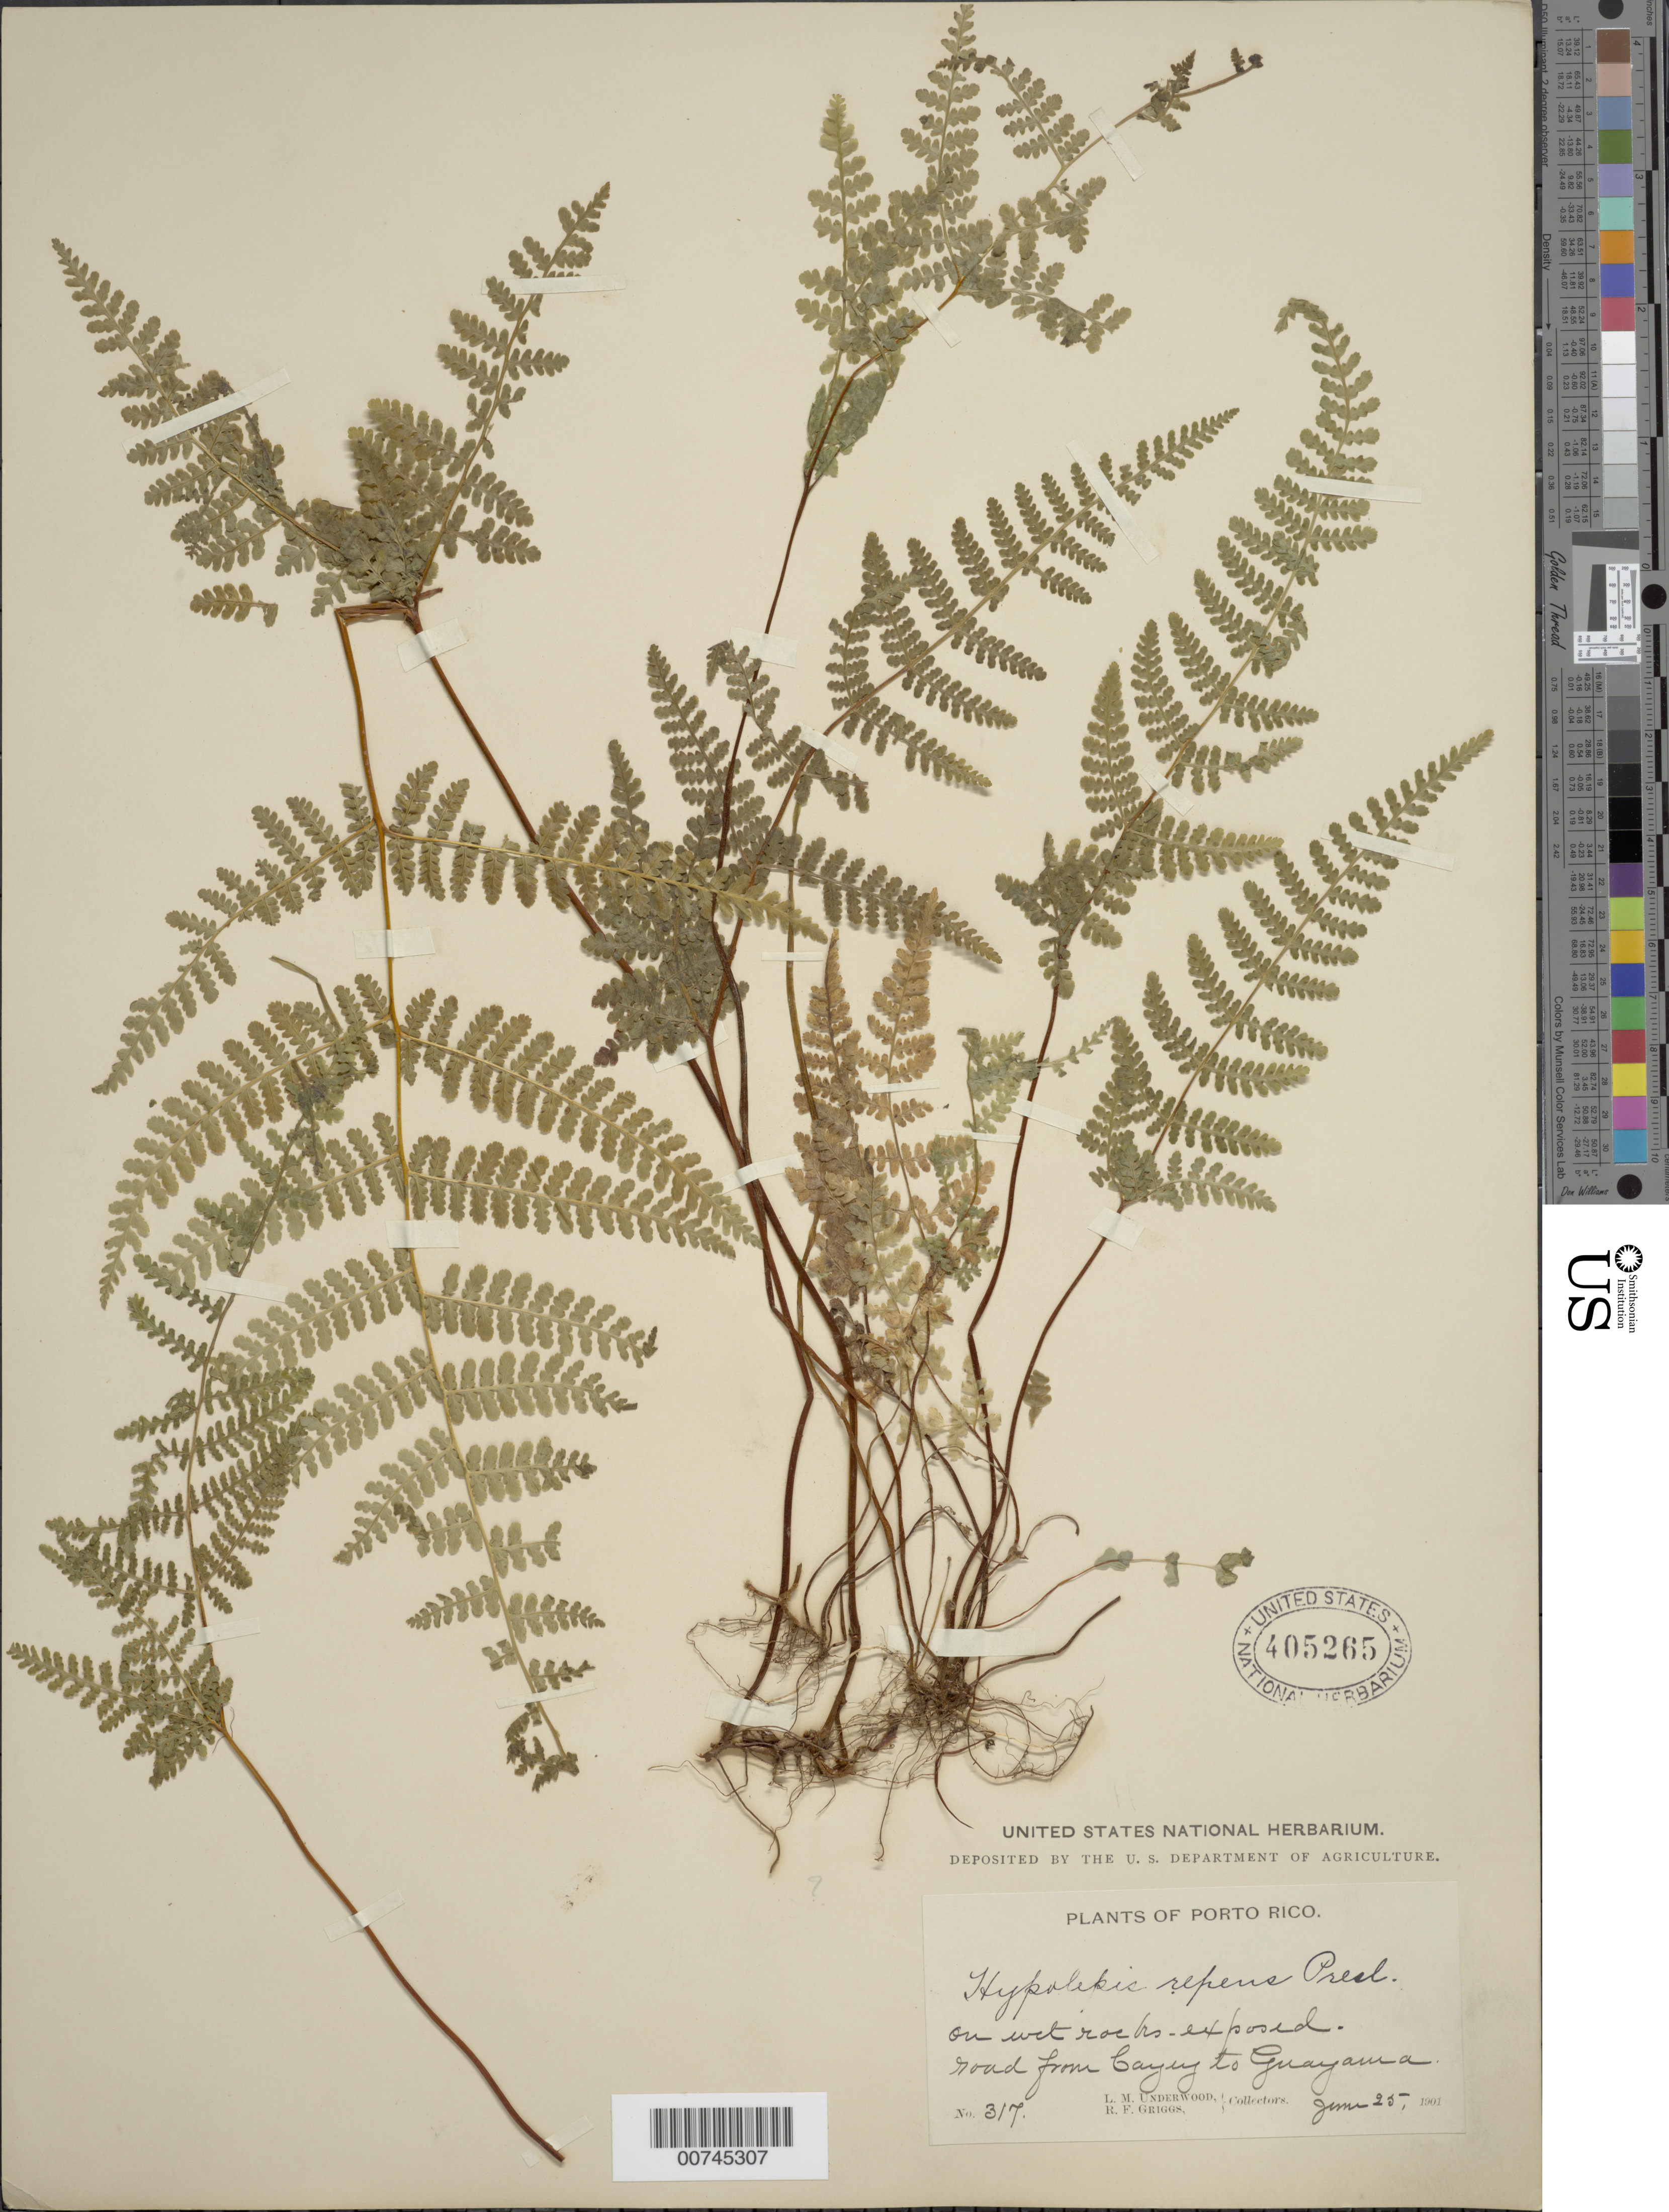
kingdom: Plantae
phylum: Tracheophyta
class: Polypodiopsida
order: Polypodiales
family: Dennstaedtiaceae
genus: Hypolepis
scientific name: Hypolepis repens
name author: (L.) C. Presl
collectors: L. M. Underwood & R. F. Griggs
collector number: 317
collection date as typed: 25 Jun 1901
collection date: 1901-06-25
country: Puerto Rico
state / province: Cayey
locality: Road from Cayey to Guayama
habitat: On wet rocks exposed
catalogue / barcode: US 405265